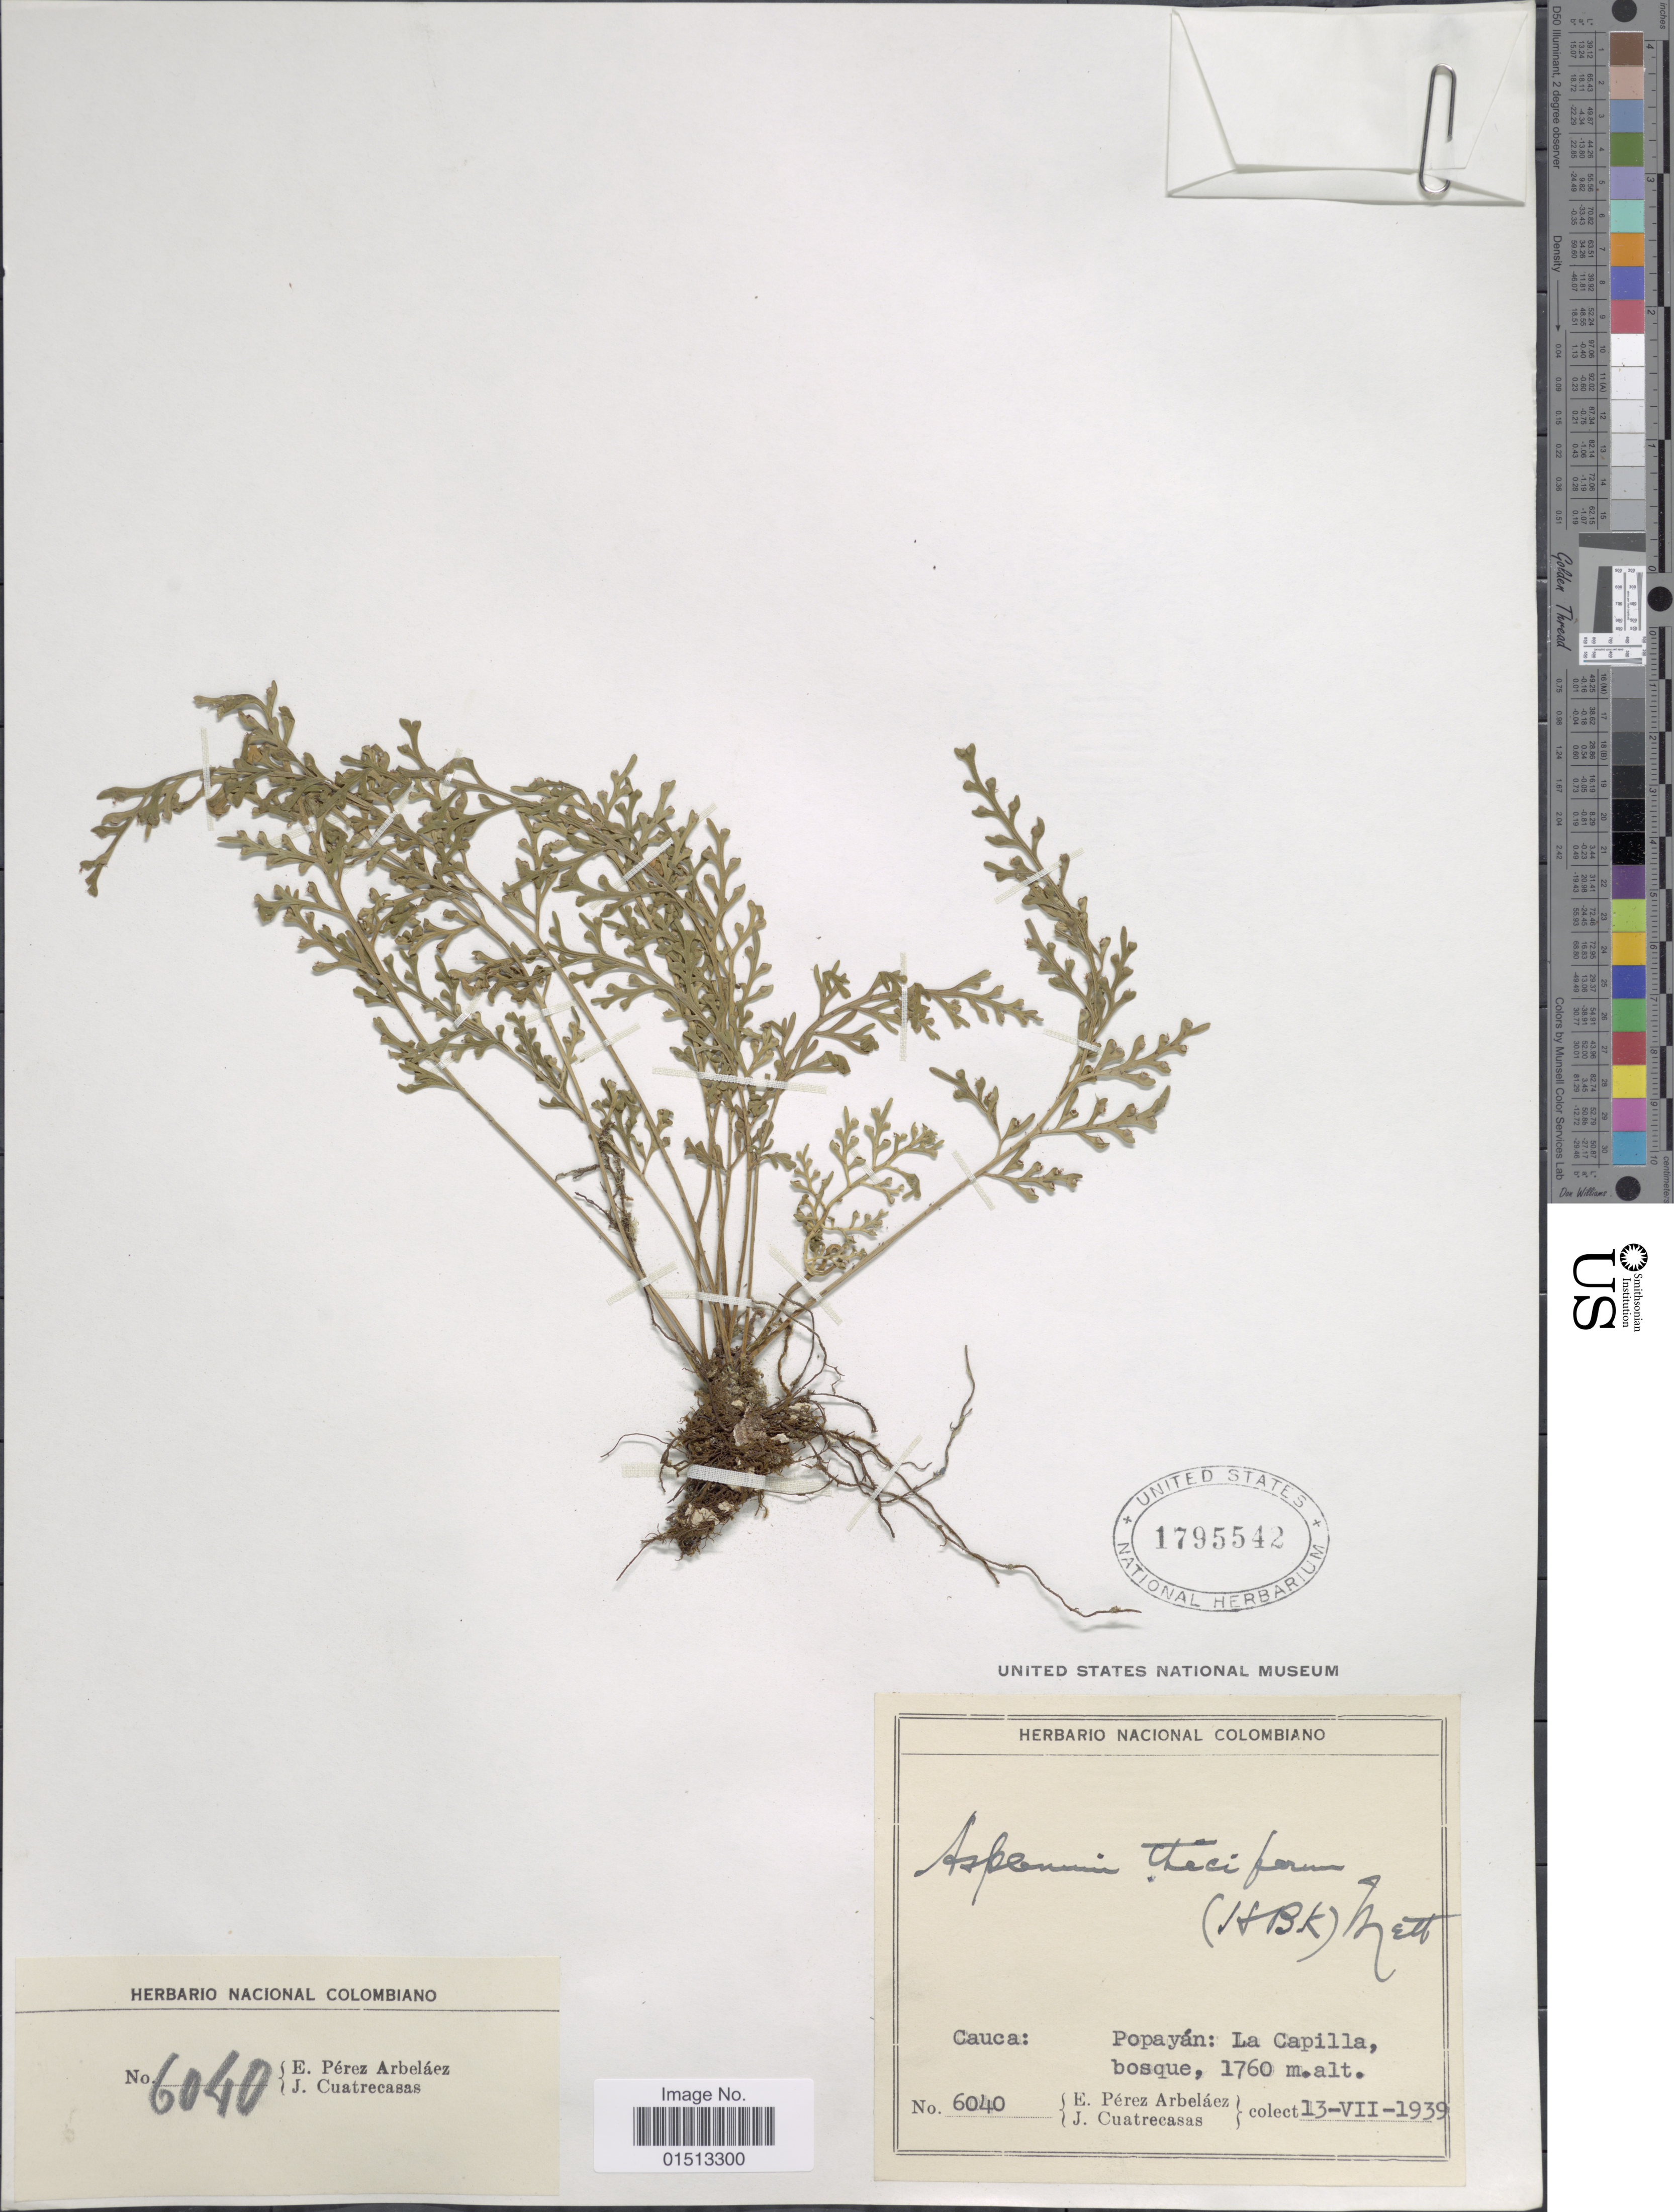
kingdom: Plantae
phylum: Tracheophyta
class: Polypodiopsida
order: Polypodiales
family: Aspleniaceae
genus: Asplenium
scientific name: Asplenium theciferum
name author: (Kunth) Mett.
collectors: E. Pérez Arbeláez & J. Cuatrecasas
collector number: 6040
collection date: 1939-07-13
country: Colombia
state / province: Cauca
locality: Popayán: La Capilla.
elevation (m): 1760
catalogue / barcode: US 1795542